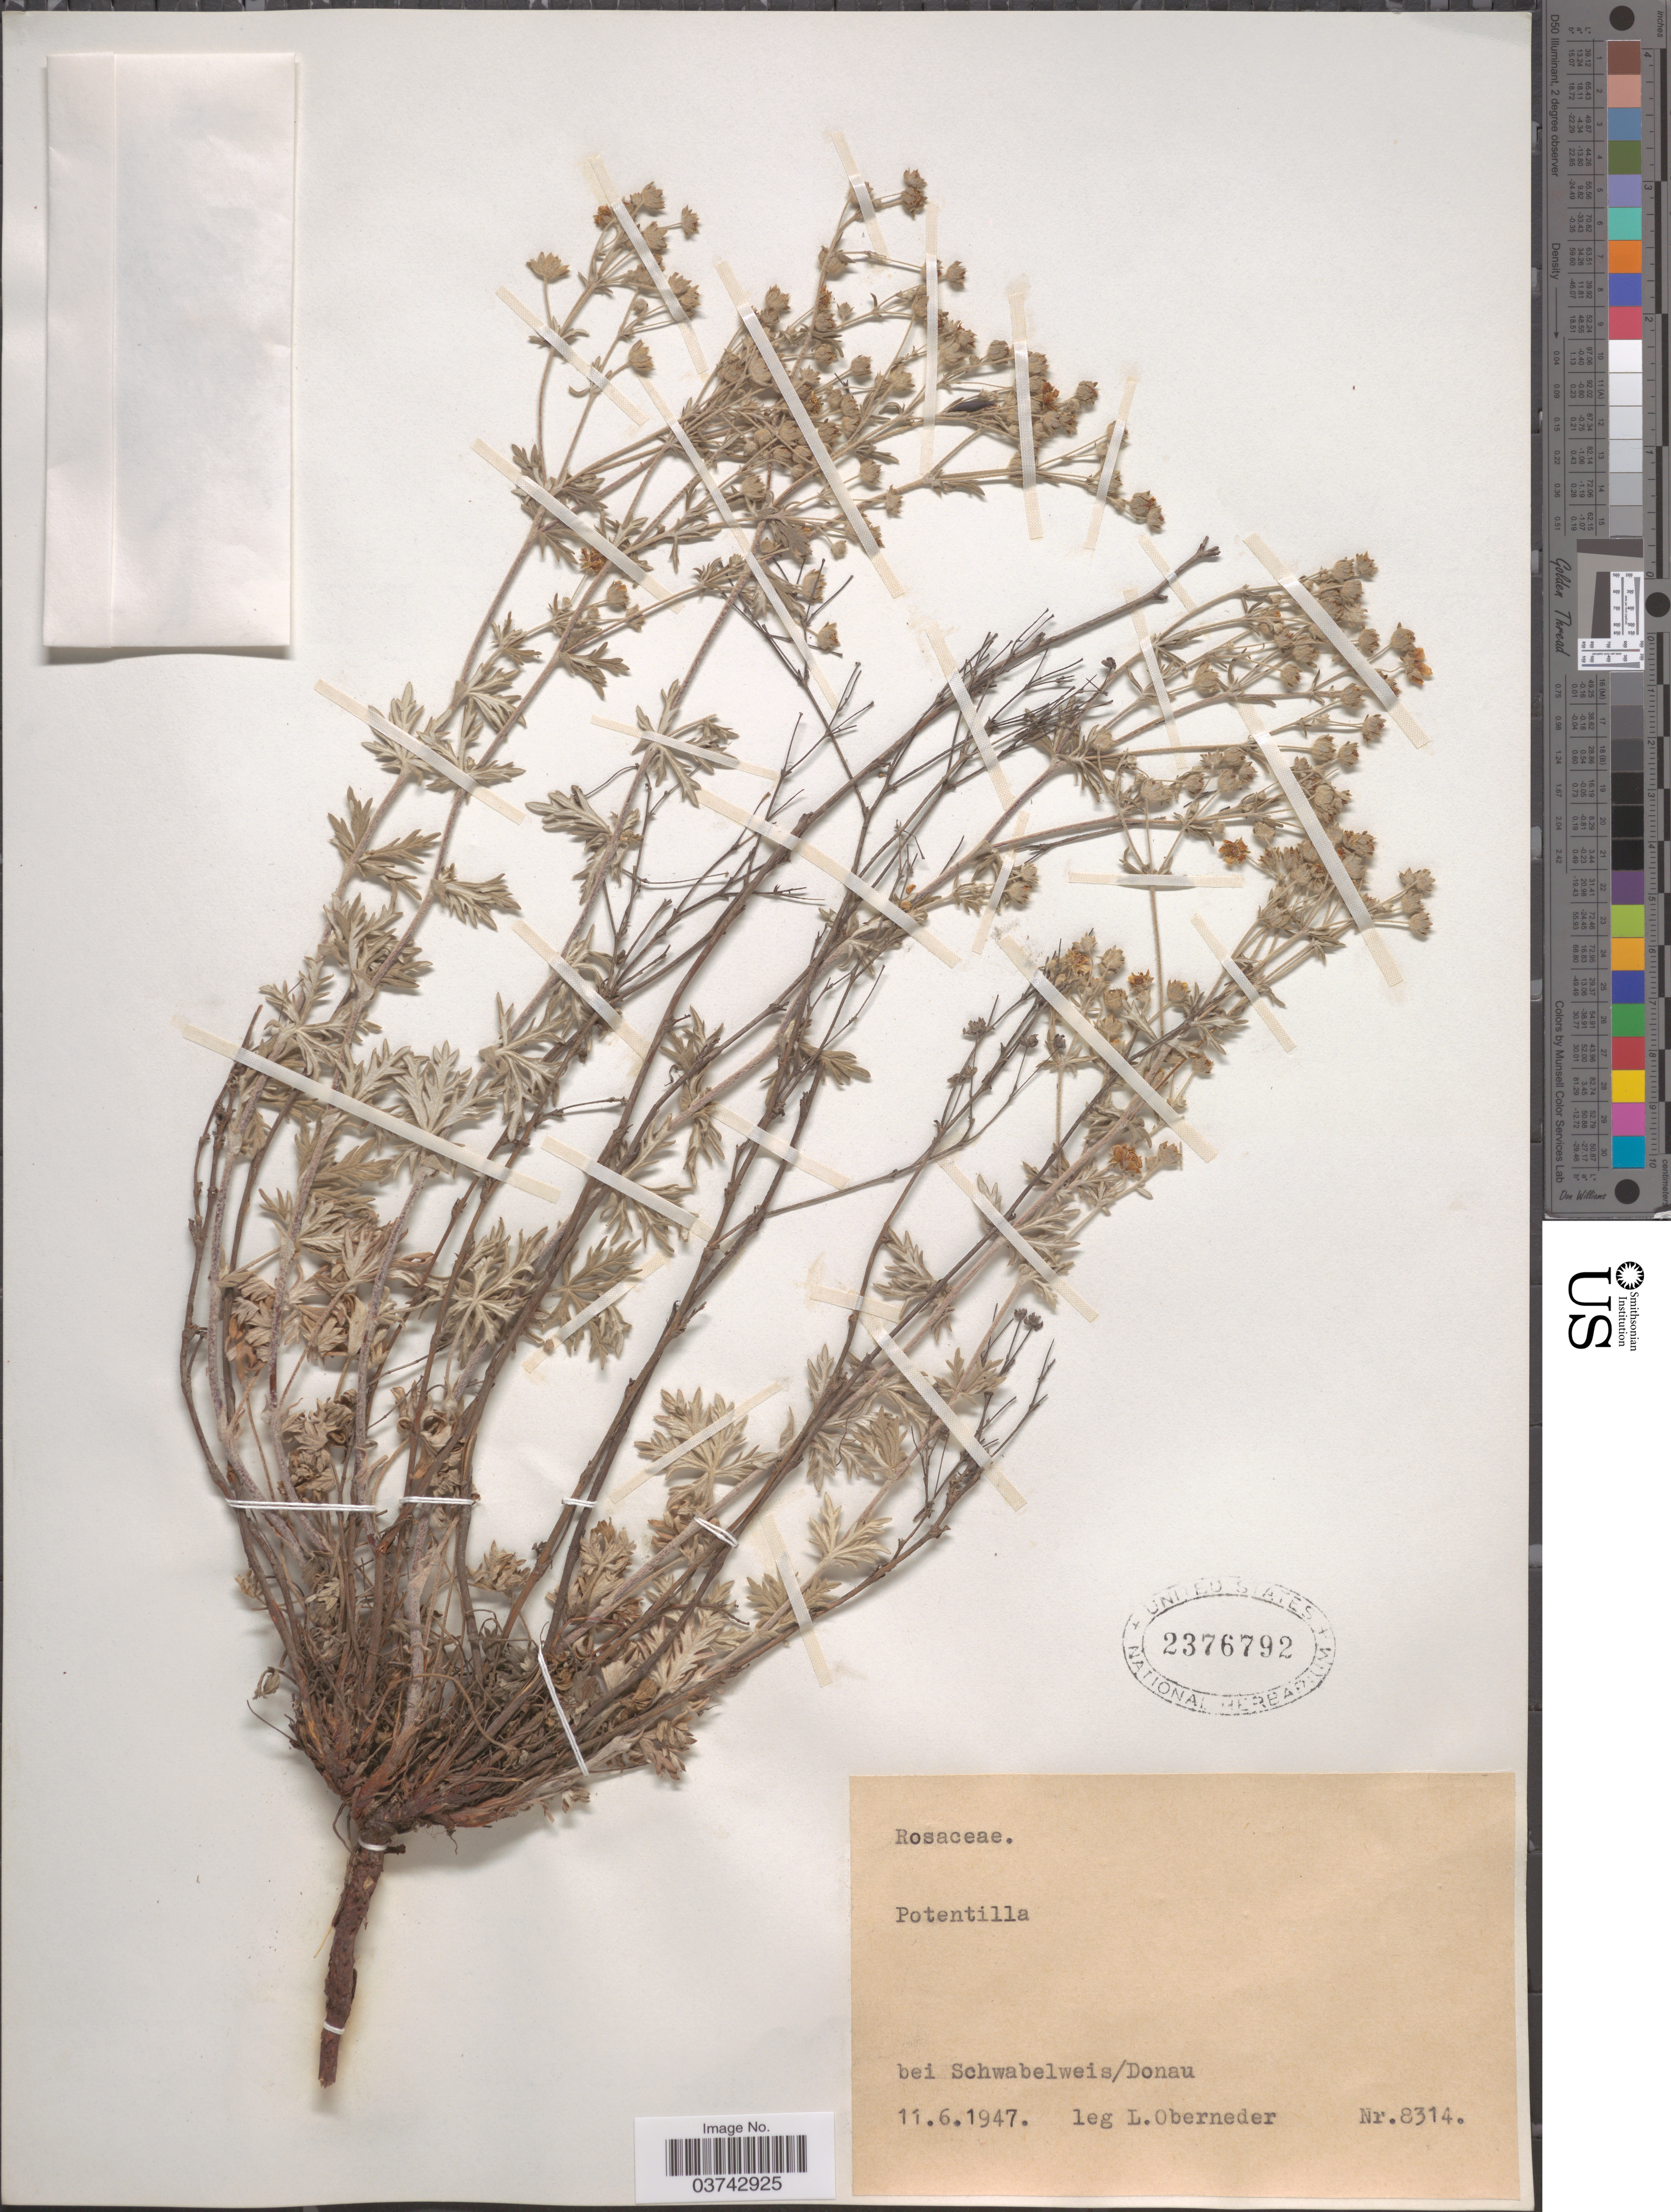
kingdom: Plantae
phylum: Tracheophyta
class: Magnoliopsida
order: Rosales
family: Rosaceae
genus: Potentilla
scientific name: Potentilla sp.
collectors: L. Oberneder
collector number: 8314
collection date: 1947-06-11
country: Germany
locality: Bei Schwabelwies/Donau.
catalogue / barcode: US 2376792